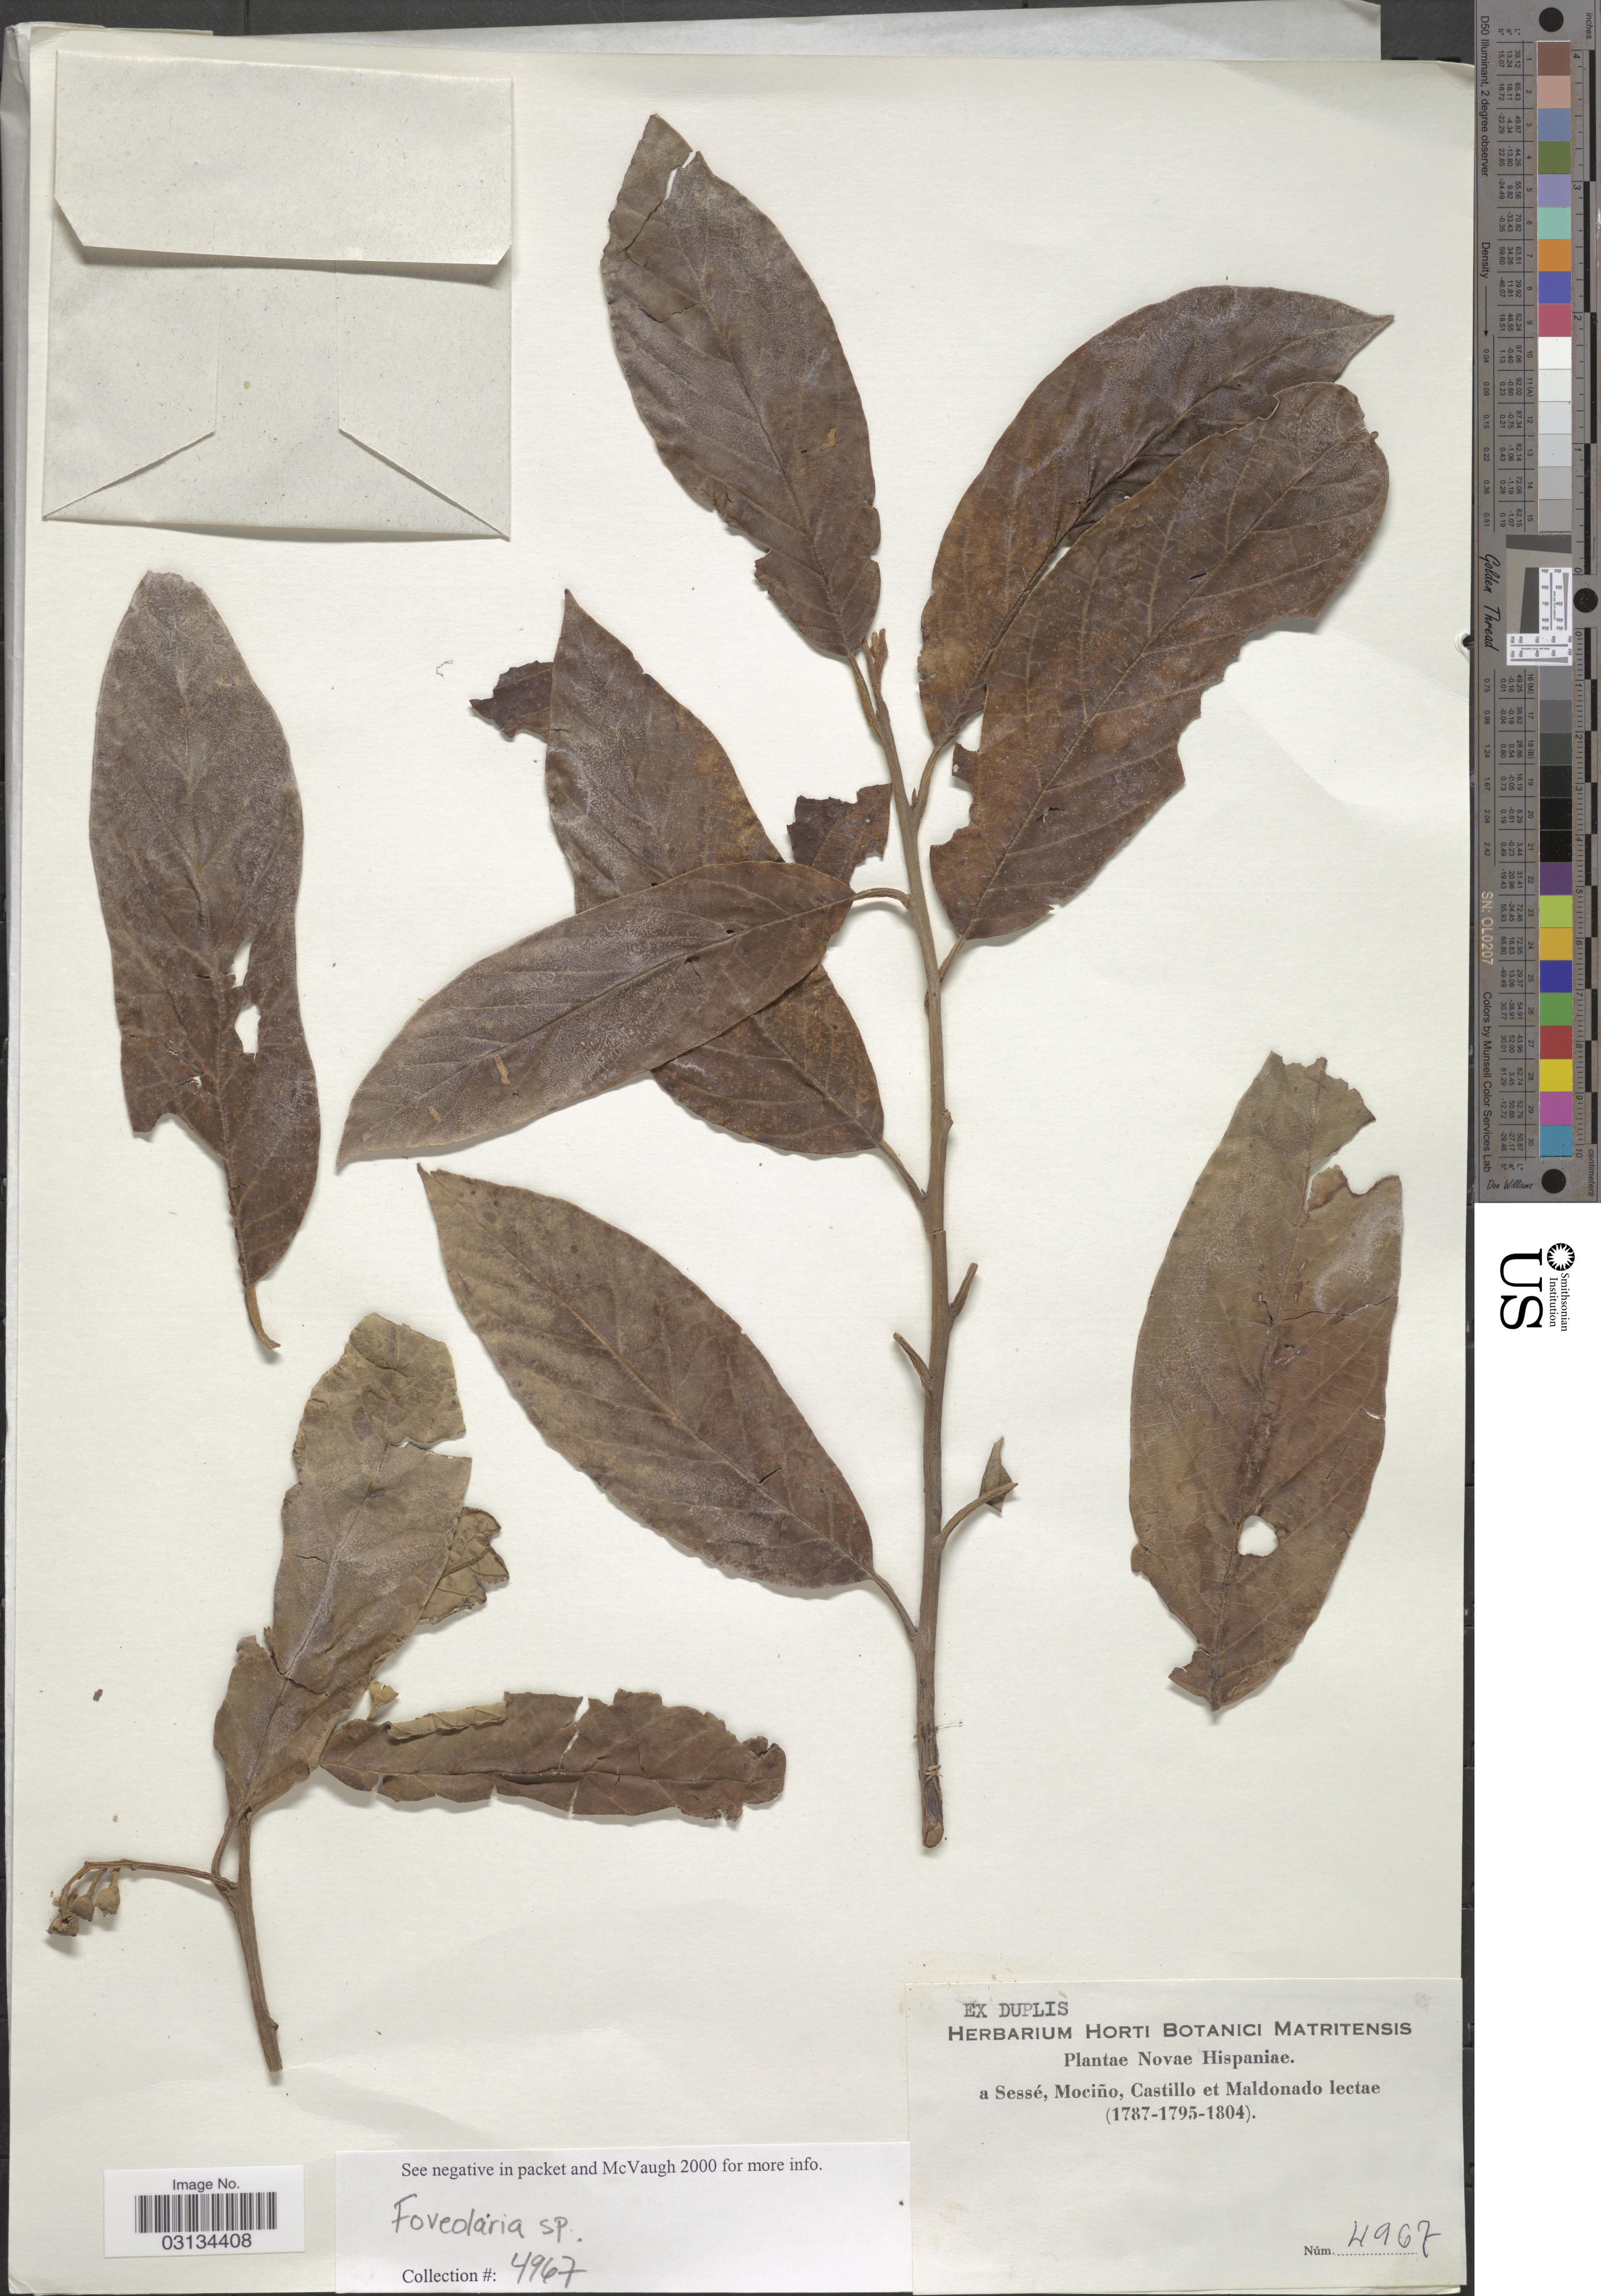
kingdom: Plantae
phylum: Tracheophyta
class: Magnoliopsida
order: Ericales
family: Styracaceae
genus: Styrax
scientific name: Styrax sp.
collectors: Sessé, --, Mociño, Castillo, -- & Maldonado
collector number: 4967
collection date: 1787/1804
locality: Novae Hispaniae.